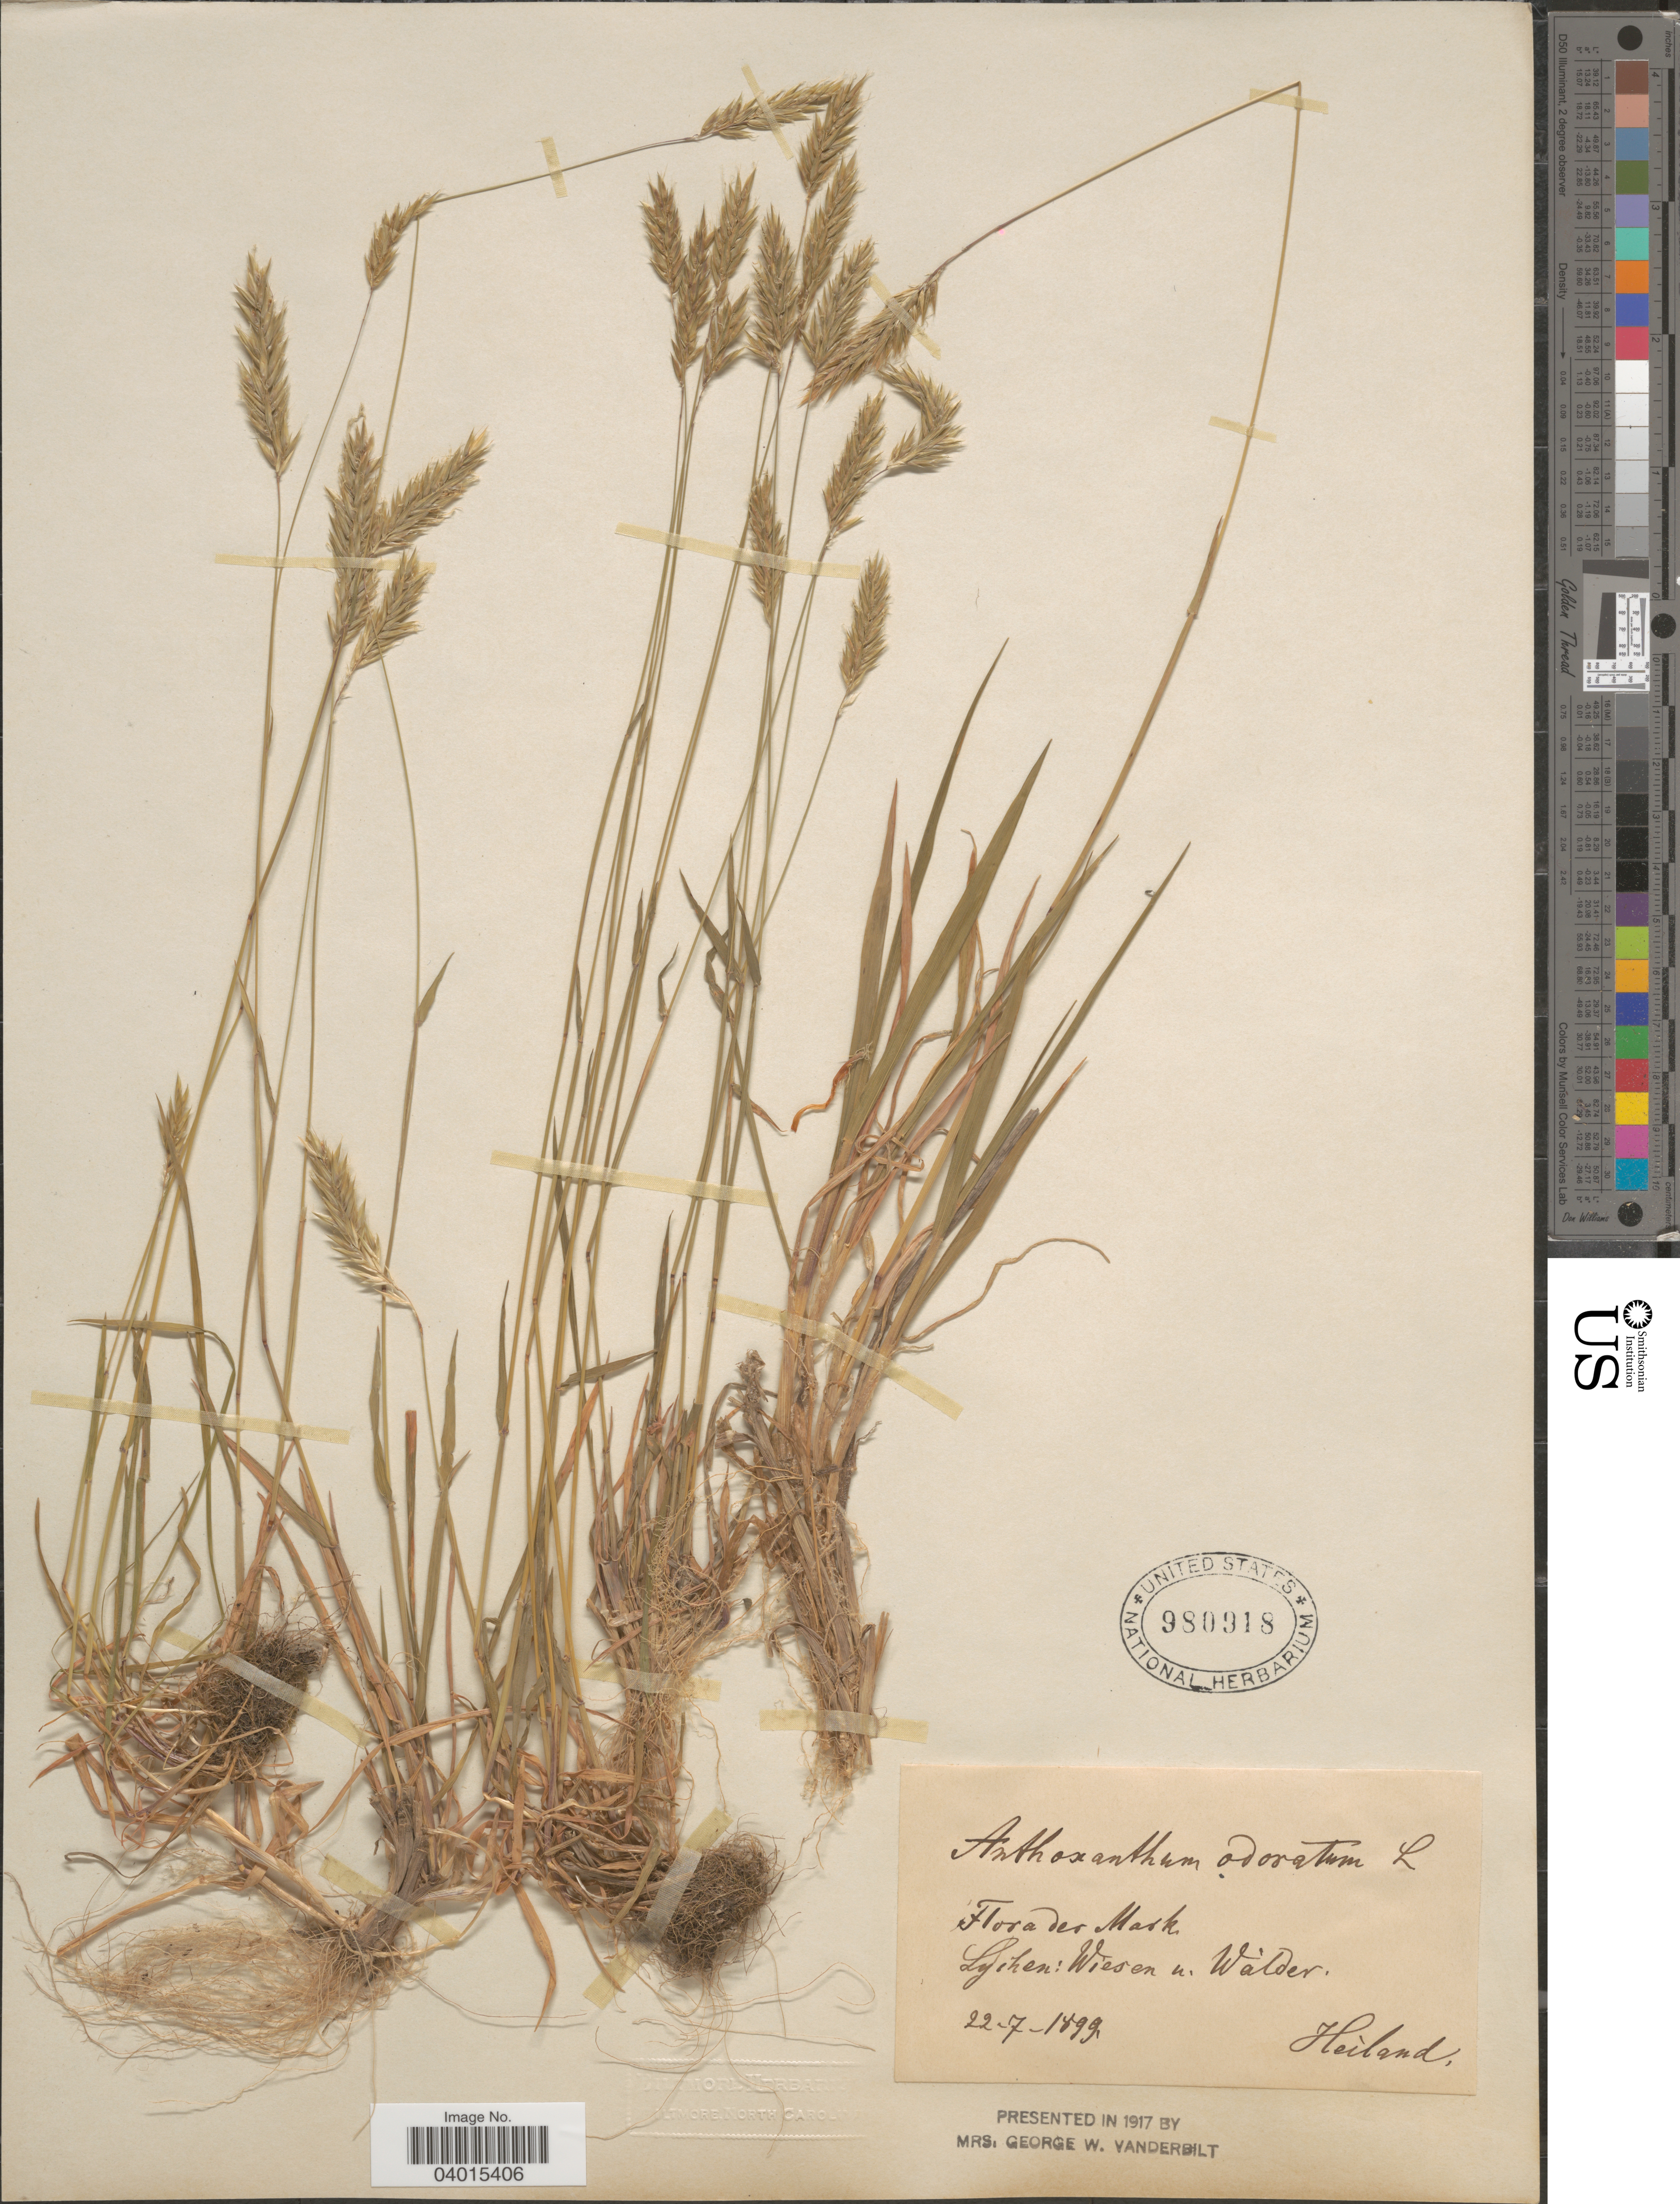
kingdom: Plantae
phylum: Tracheophyta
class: Liliopsida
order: Poales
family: Poaceae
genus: Anthoxanthum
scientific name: Anthoxanthum odoratum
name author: L.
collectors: -. Heiland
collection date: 1899-07-22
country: Germany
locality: Mark. Lychen: Wiesen n. Walder.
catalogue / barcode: US 980918